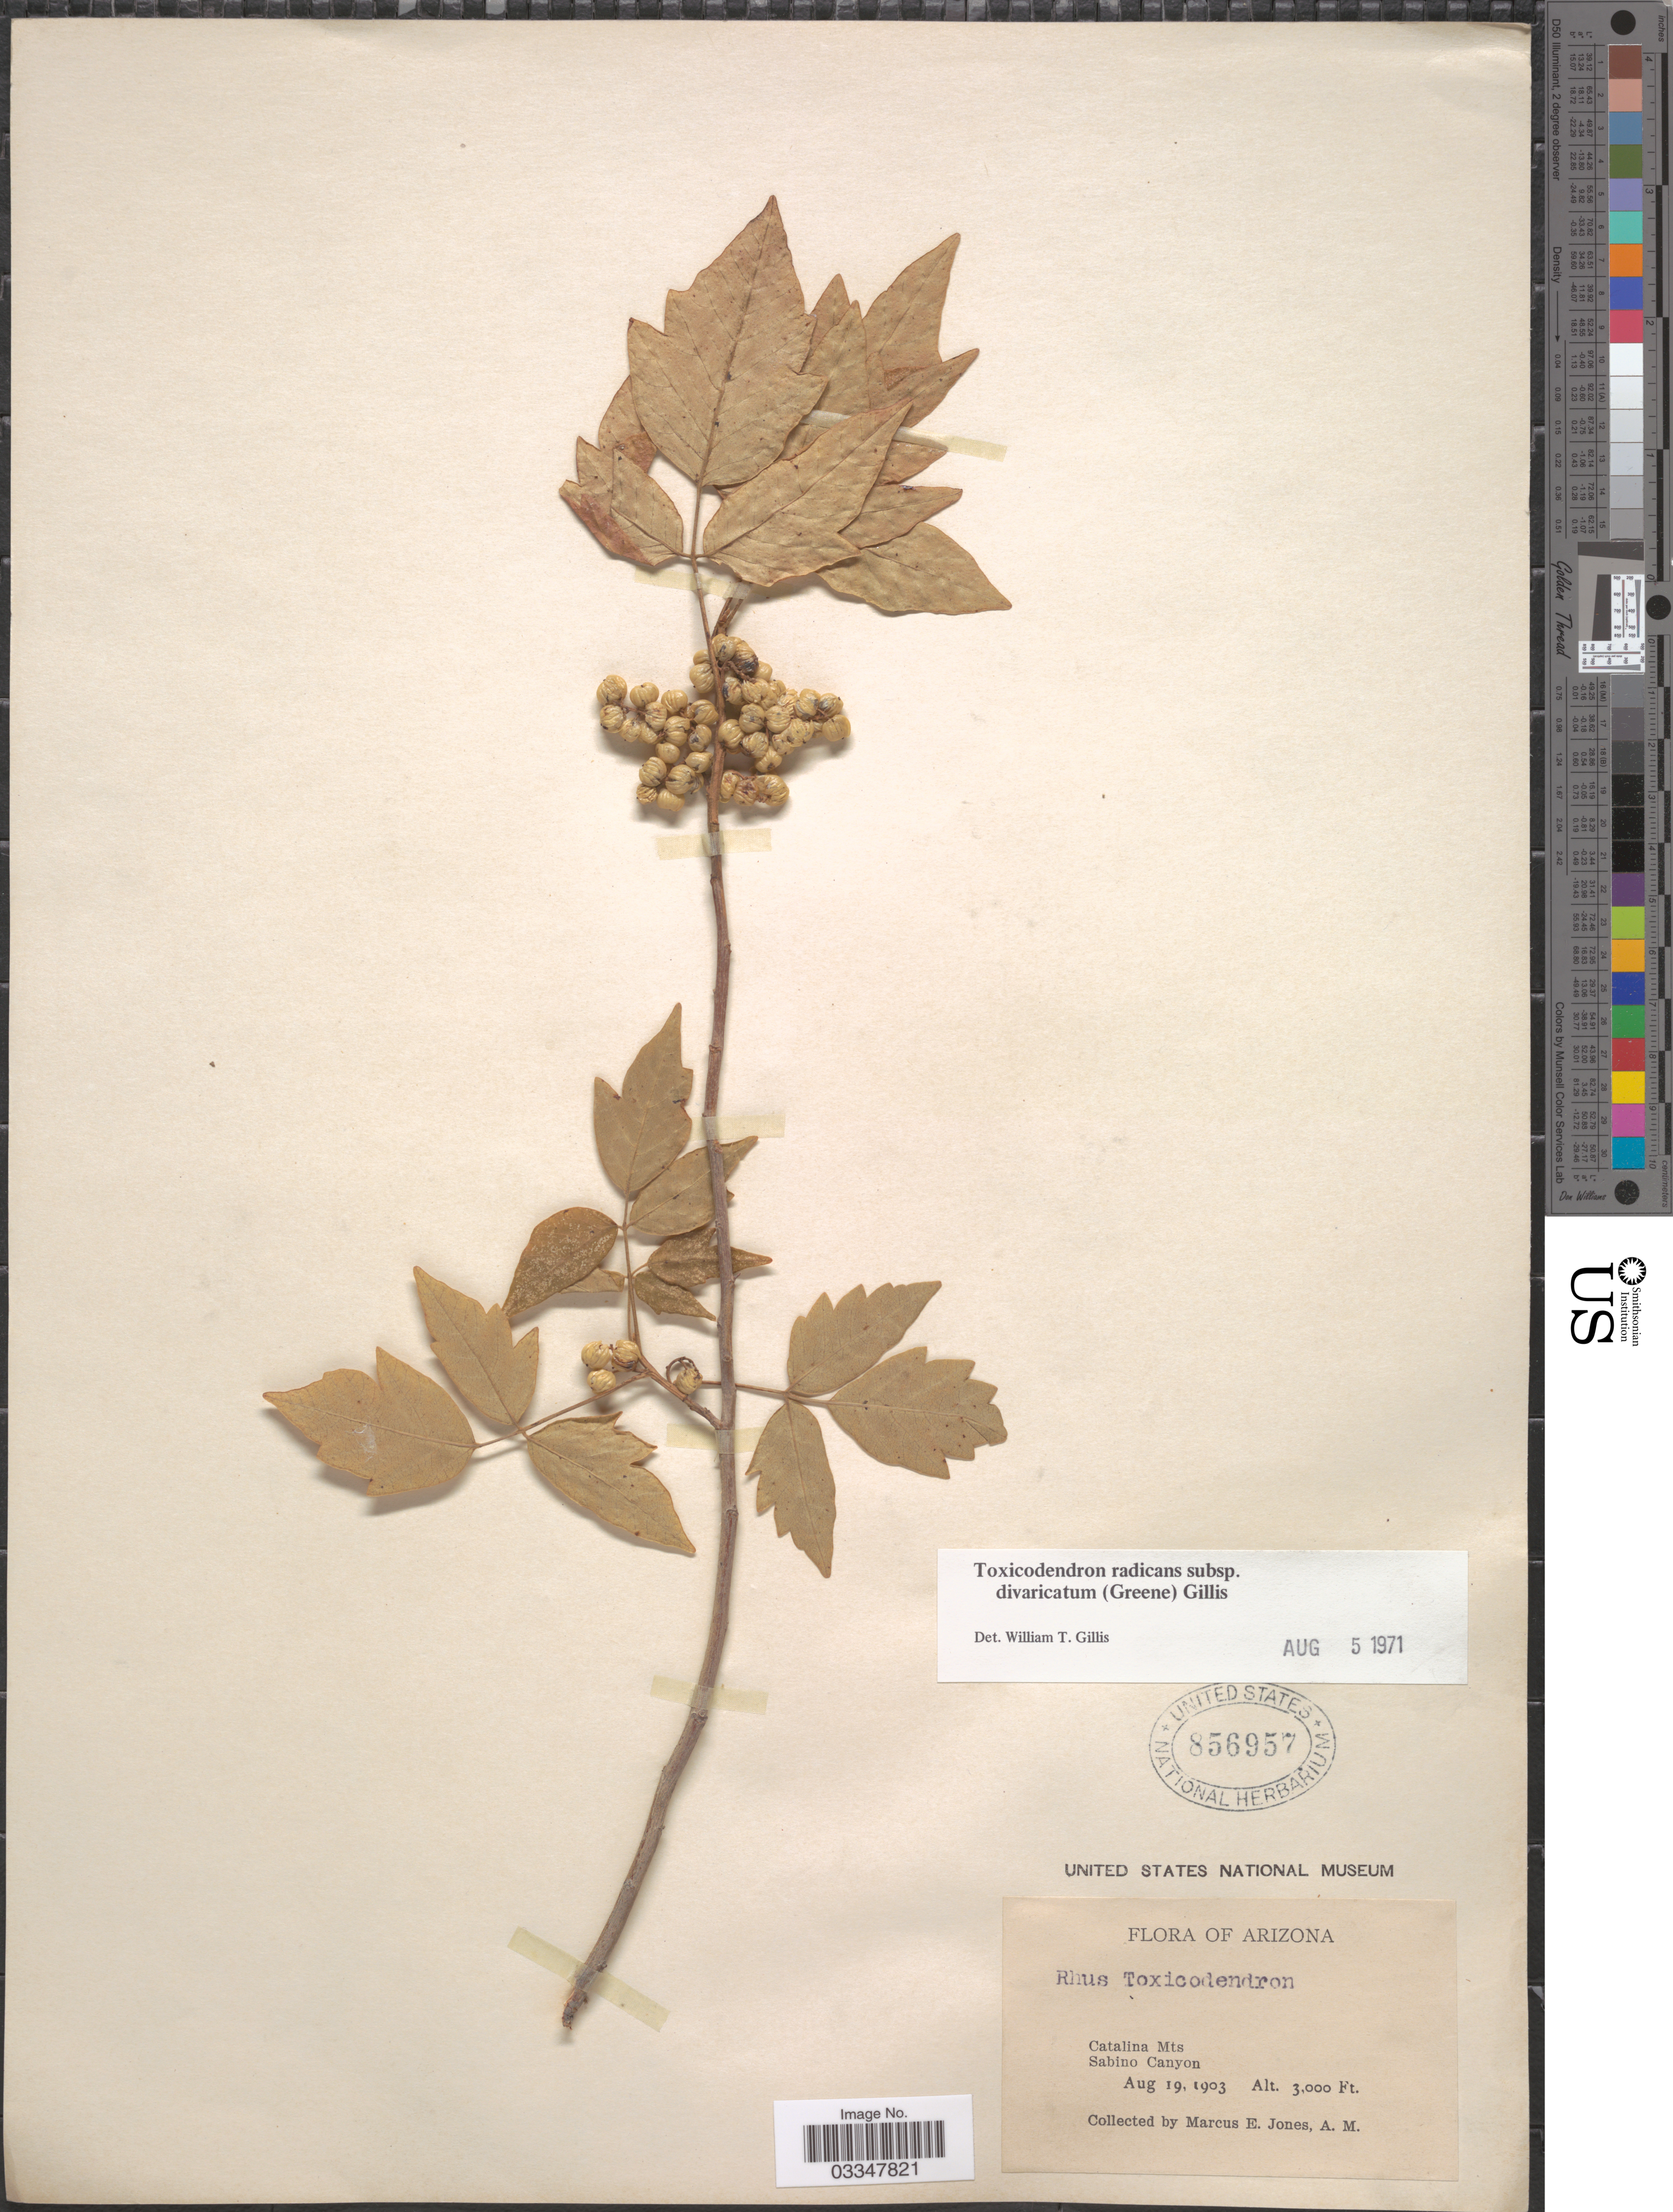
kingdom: Plantae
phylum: Tracheophyta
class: Magnoliopsida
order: Sapindales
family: Anacardiaceae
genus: Toxicodendron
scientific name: Toxicodendron radicans subsp. divaricatum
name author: (Greene) Gillis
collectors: M. E. Jones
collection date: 1903-08-19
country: United States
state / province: Arizona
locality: Catalina Mts. Sabino Canyon.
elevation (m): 914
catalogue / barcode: US 856957